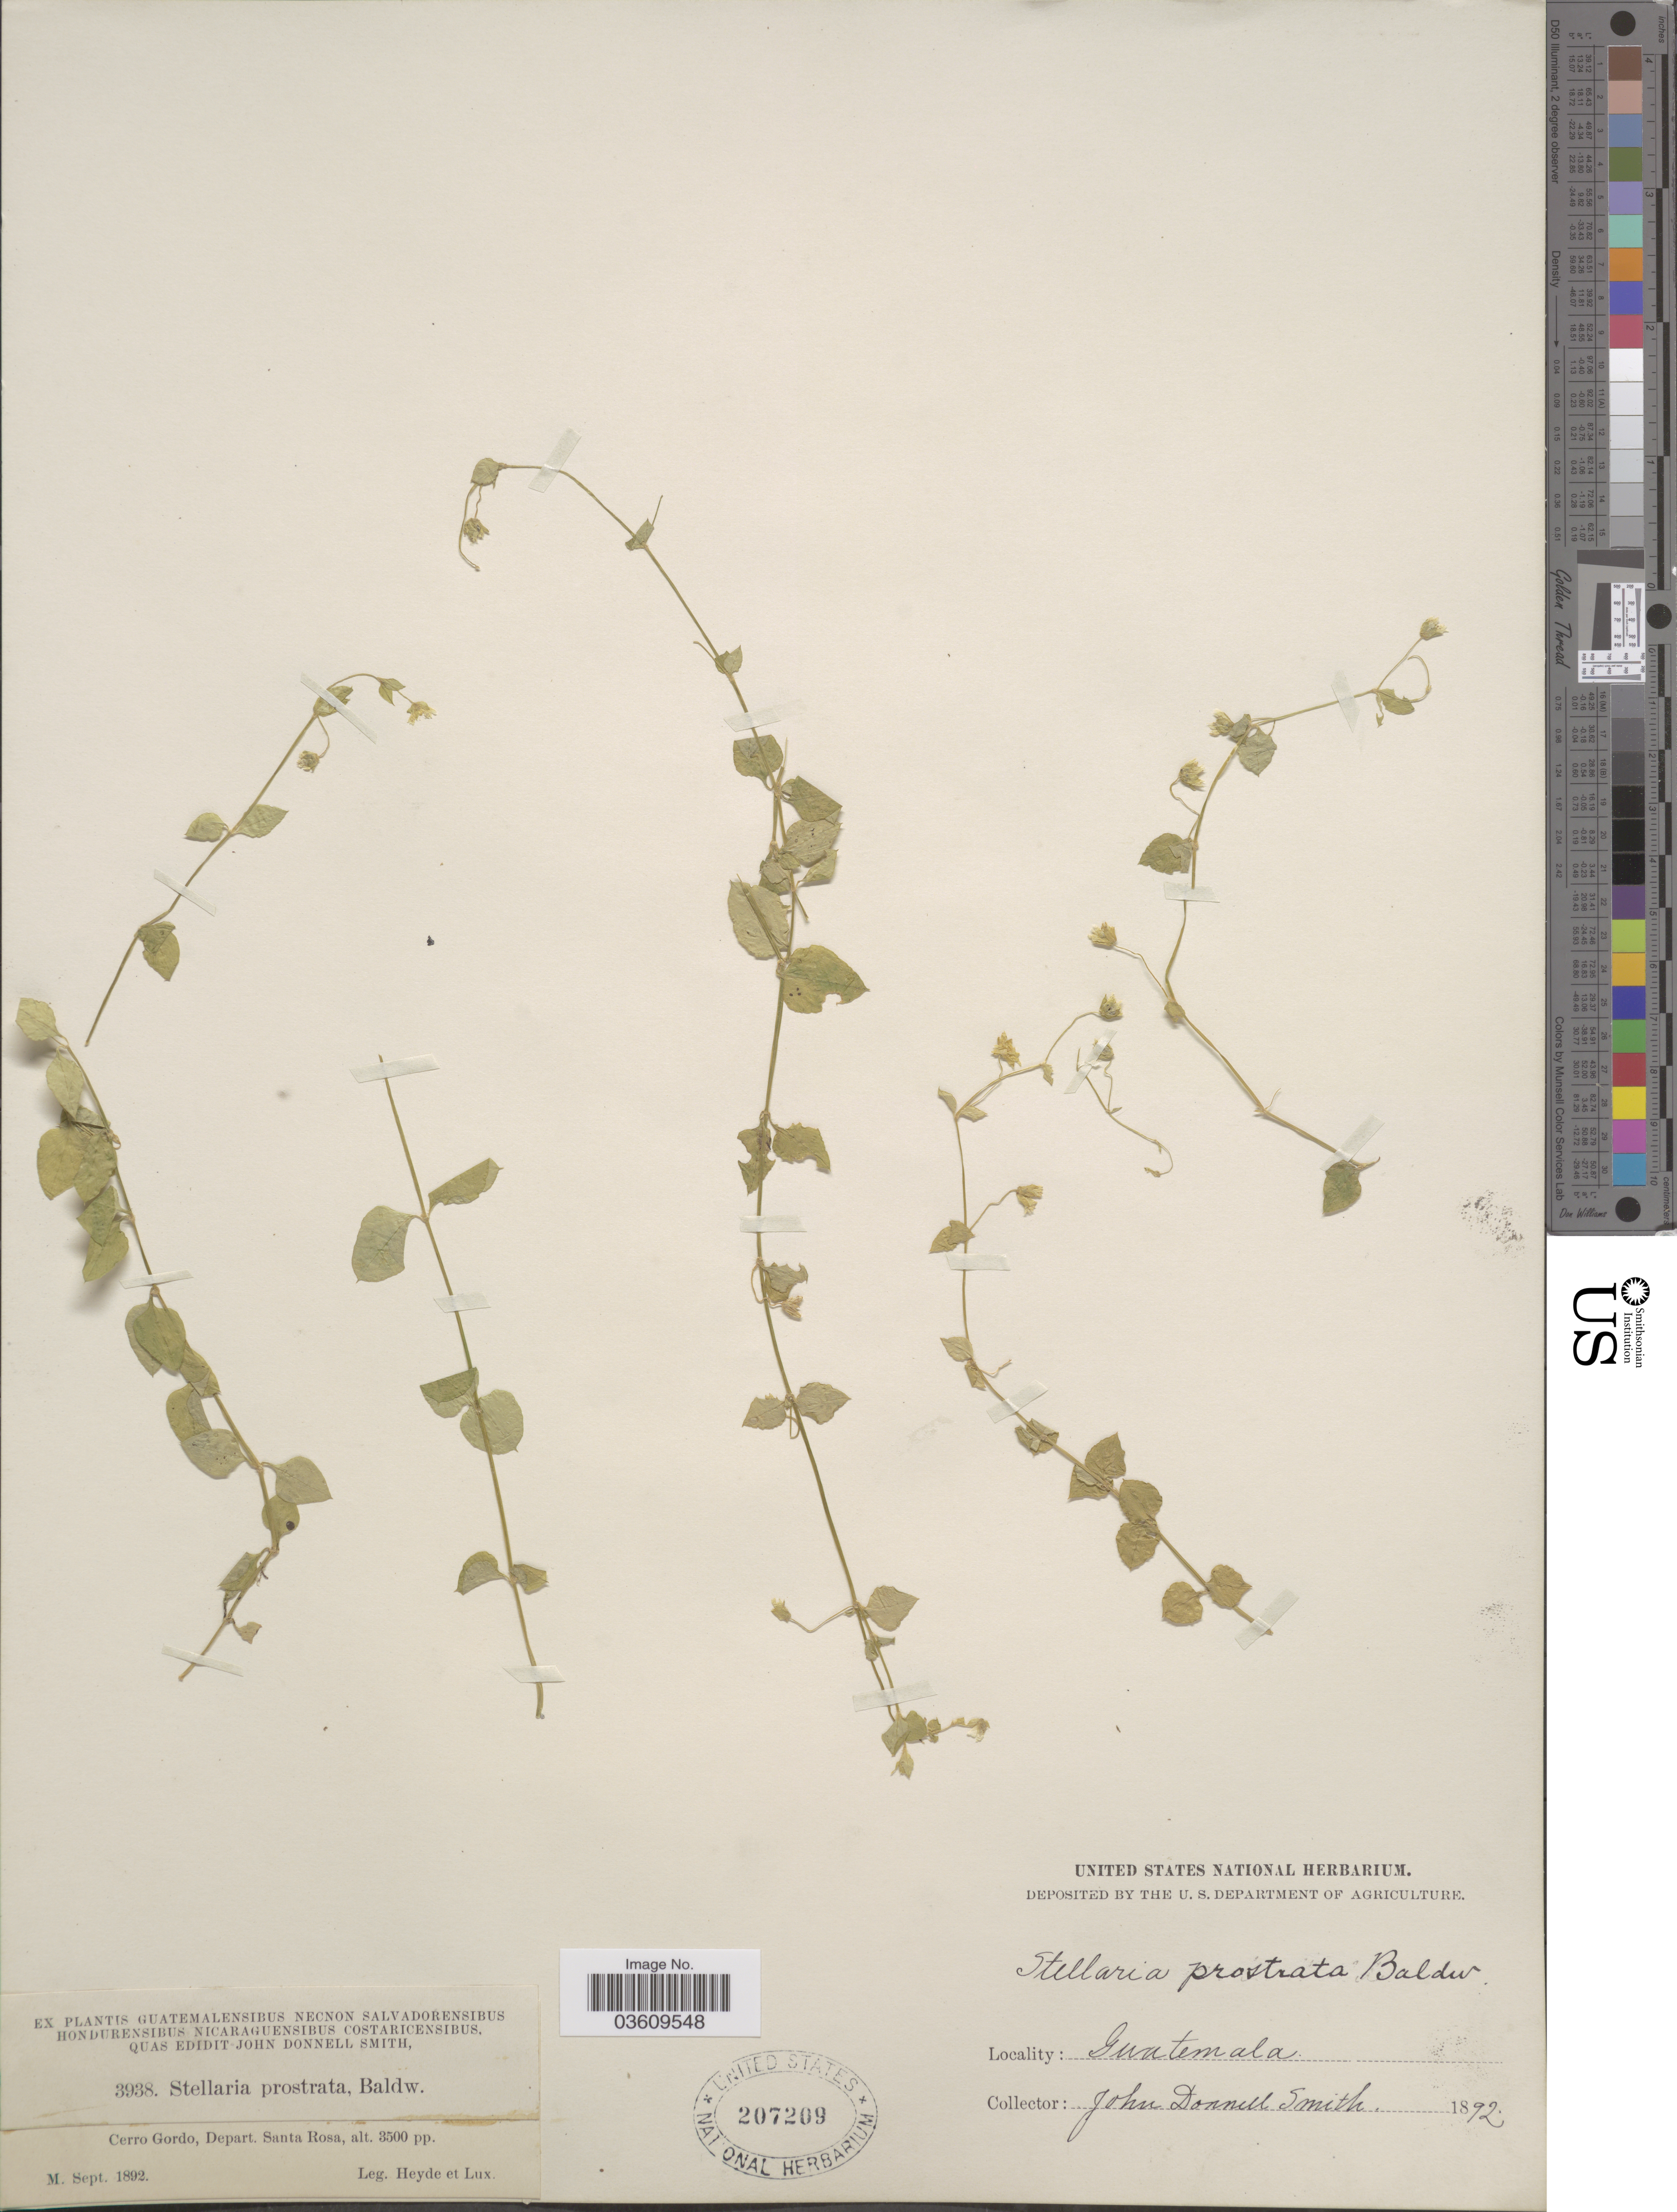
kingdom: Plantae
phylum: Tracheophyta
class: Magnoliopsida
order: Caryophyllales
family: Caryophyllaceae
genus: Stellaria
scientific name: Stellaria ovata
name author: Willd.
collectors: Heyde, Lux & J. Donnell Smith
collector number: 3938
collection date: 1892-09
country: Guatemala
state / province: Santa Rosa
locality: Cerro Gordo, Depart. Santa Rosa.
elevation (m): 1067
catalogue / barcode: US 207209